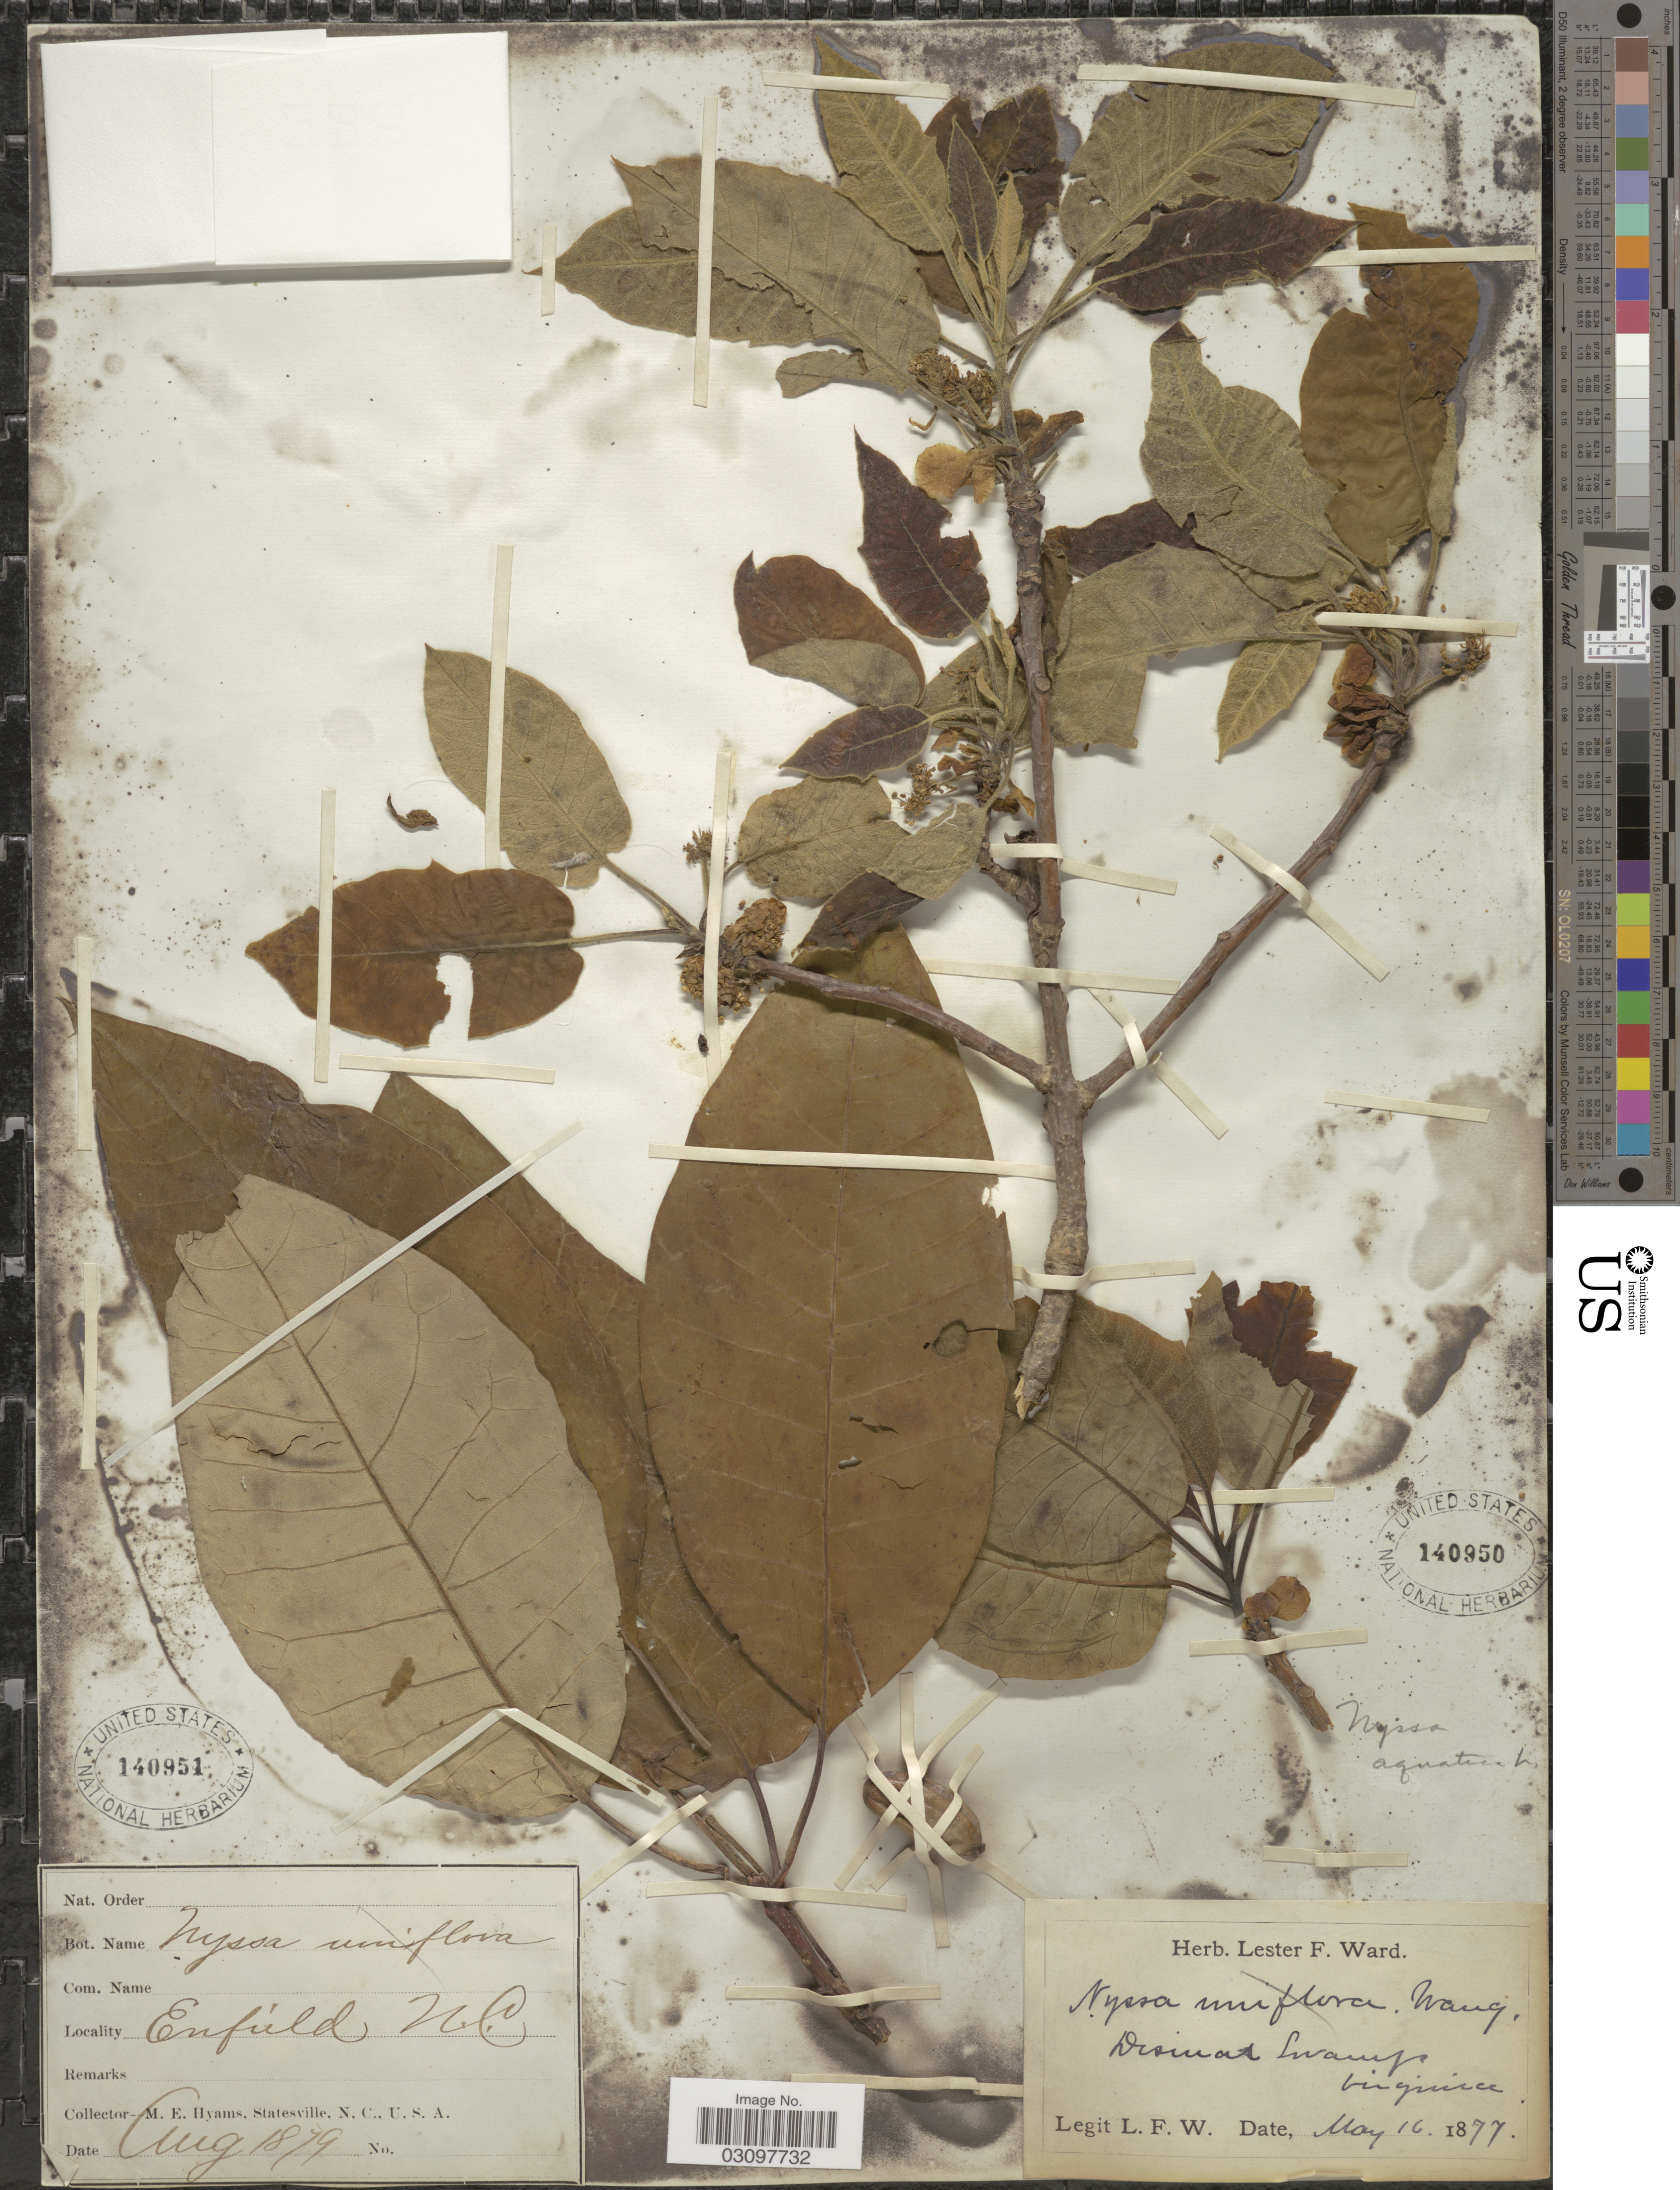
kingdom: Plantae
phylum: Tracheophyta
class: Magnoliopsida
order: Cornales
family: Nyssaceae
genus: Nyssa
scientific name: Nyssa aquatica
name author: L.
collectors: L. F. Ward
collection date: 1877-05-16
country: United States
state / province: Virginia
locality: Dismal Swamp.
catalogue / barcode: US 140950